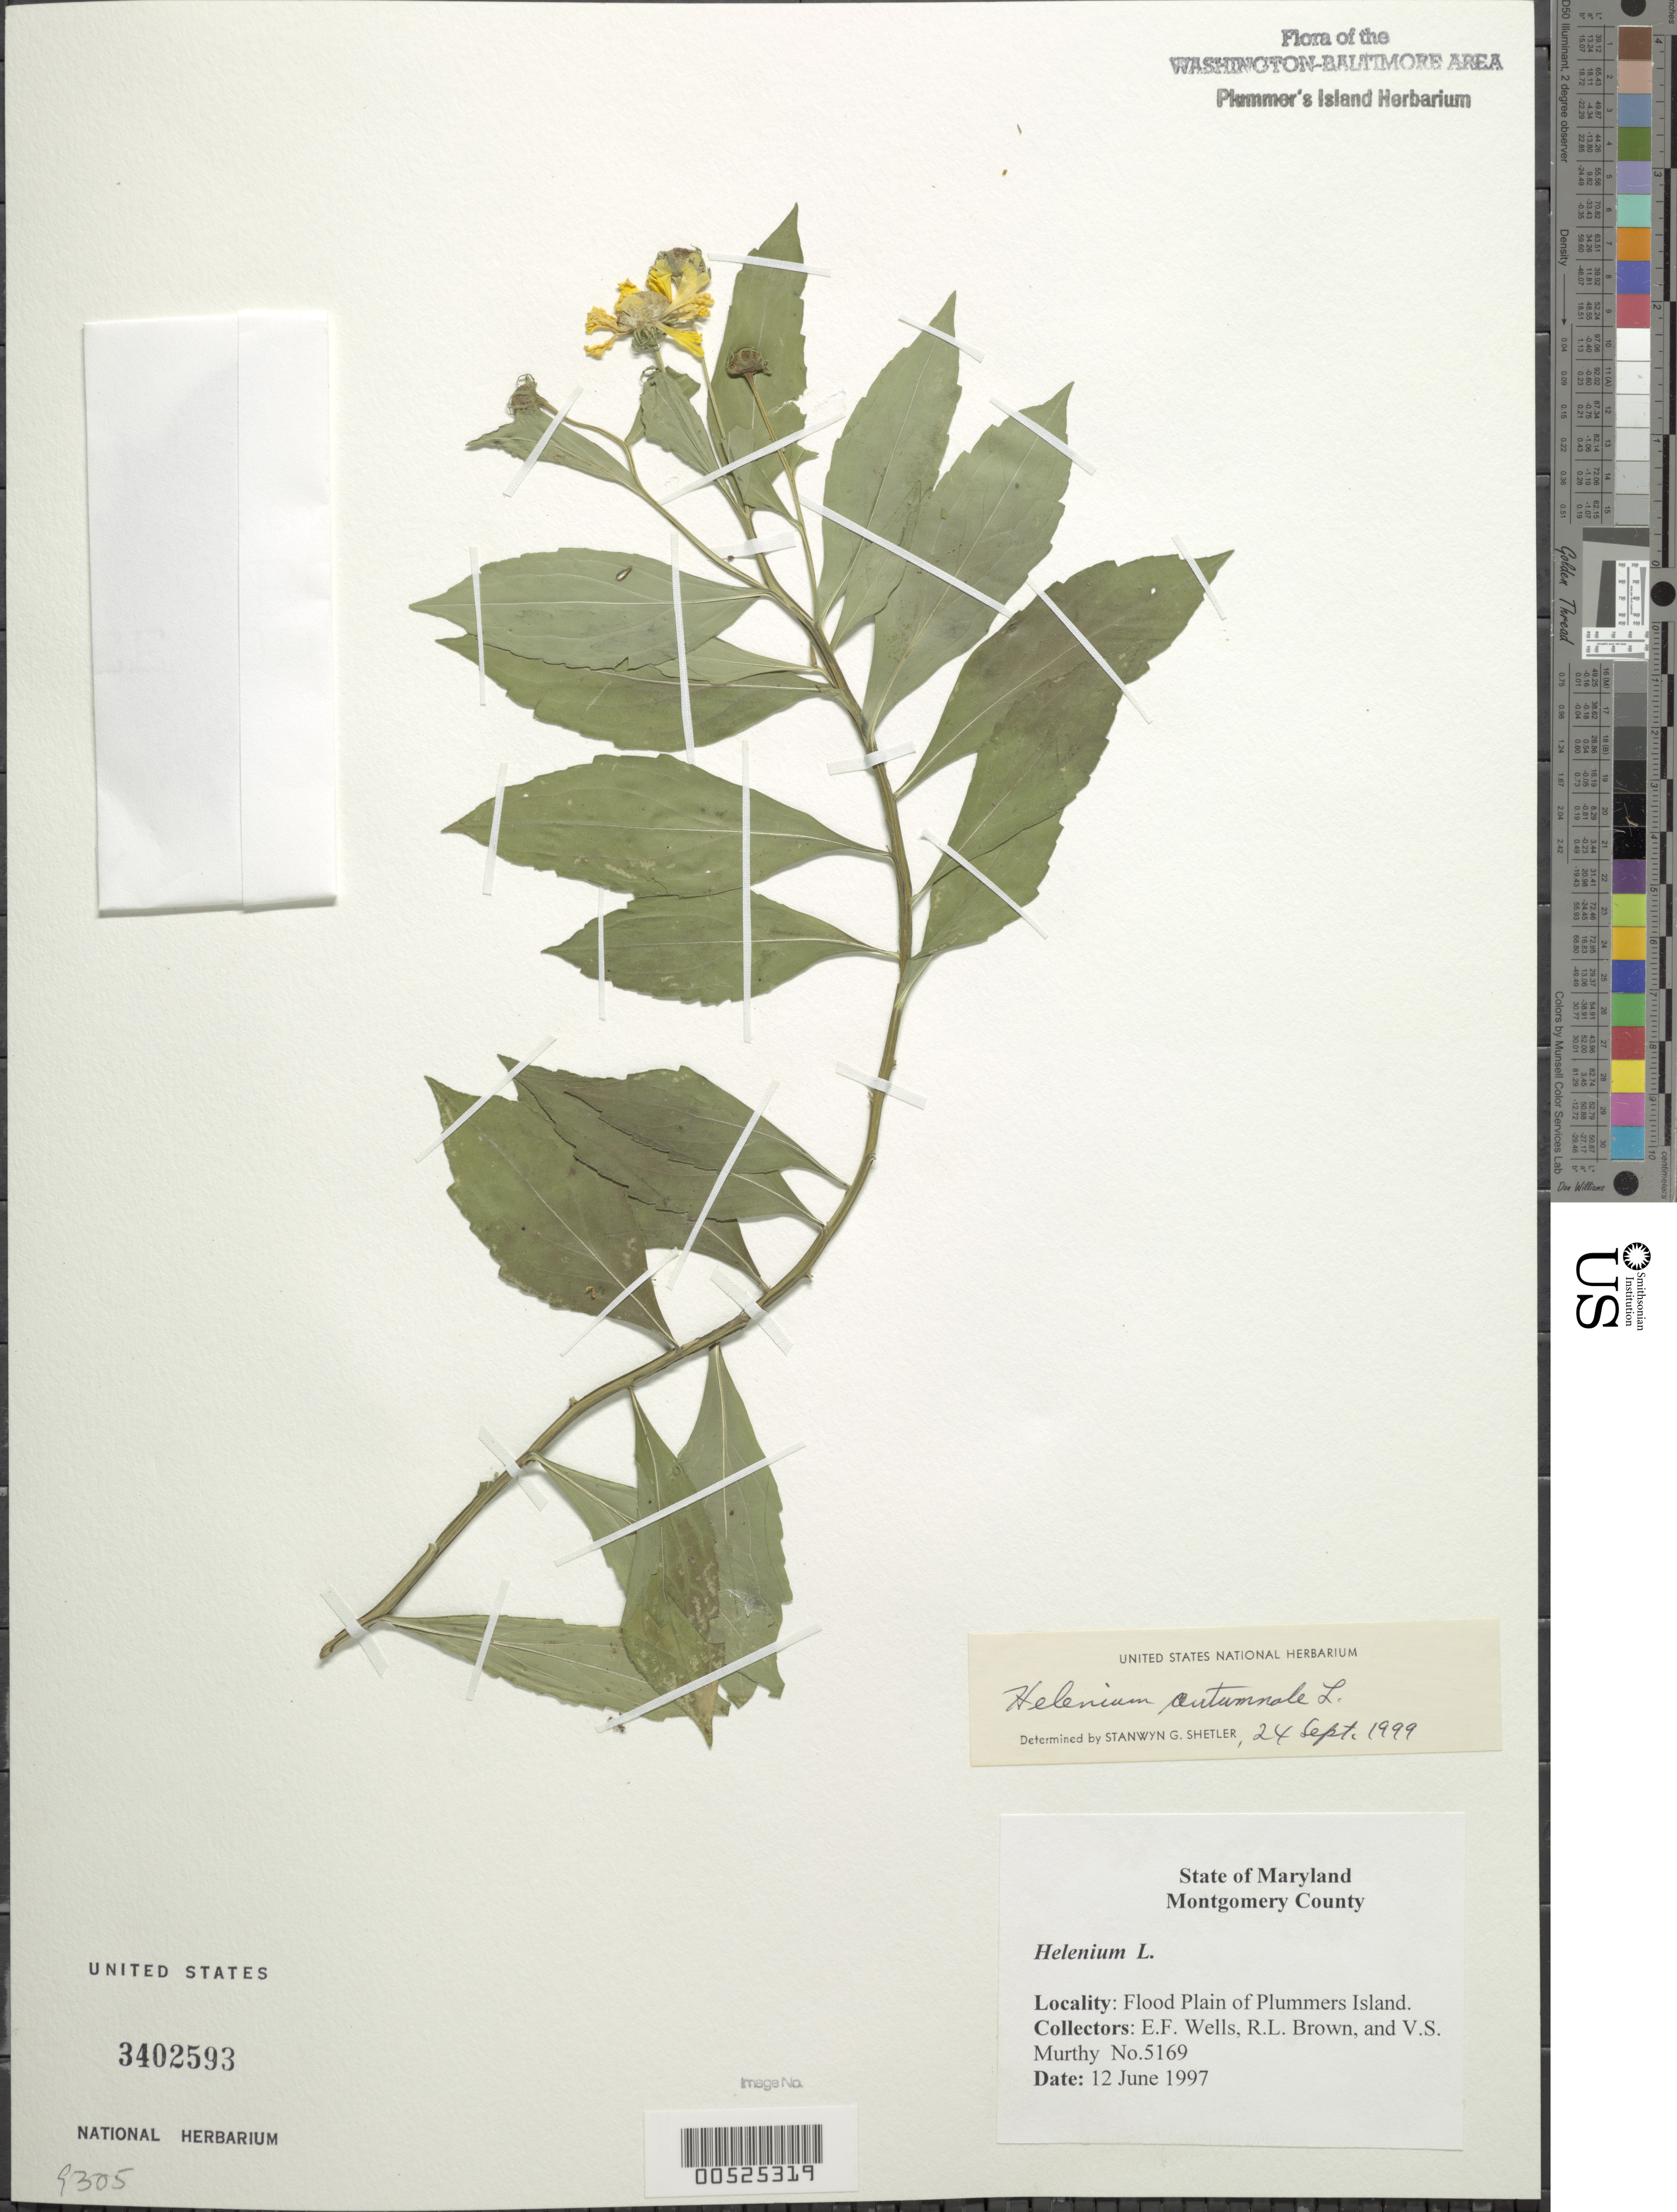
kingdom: Plantae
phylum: Tracheophyta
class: Magnoliopsida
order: Asterales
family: Asteraceae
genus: Helenium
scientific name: Helenium autumnale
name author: L.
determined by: Shetler, Stanwyn G., (US), NMNH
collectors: E. F. Wells, R. L. Brown & V. S. Murthy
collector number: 5169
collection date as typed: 12 Jun 1997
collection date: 1997-06-12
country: United States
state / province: Maryland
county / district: Montgomery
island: Plummers Island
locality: Flood plain of Plummers Island Plummers Island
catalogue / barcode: US 3402593